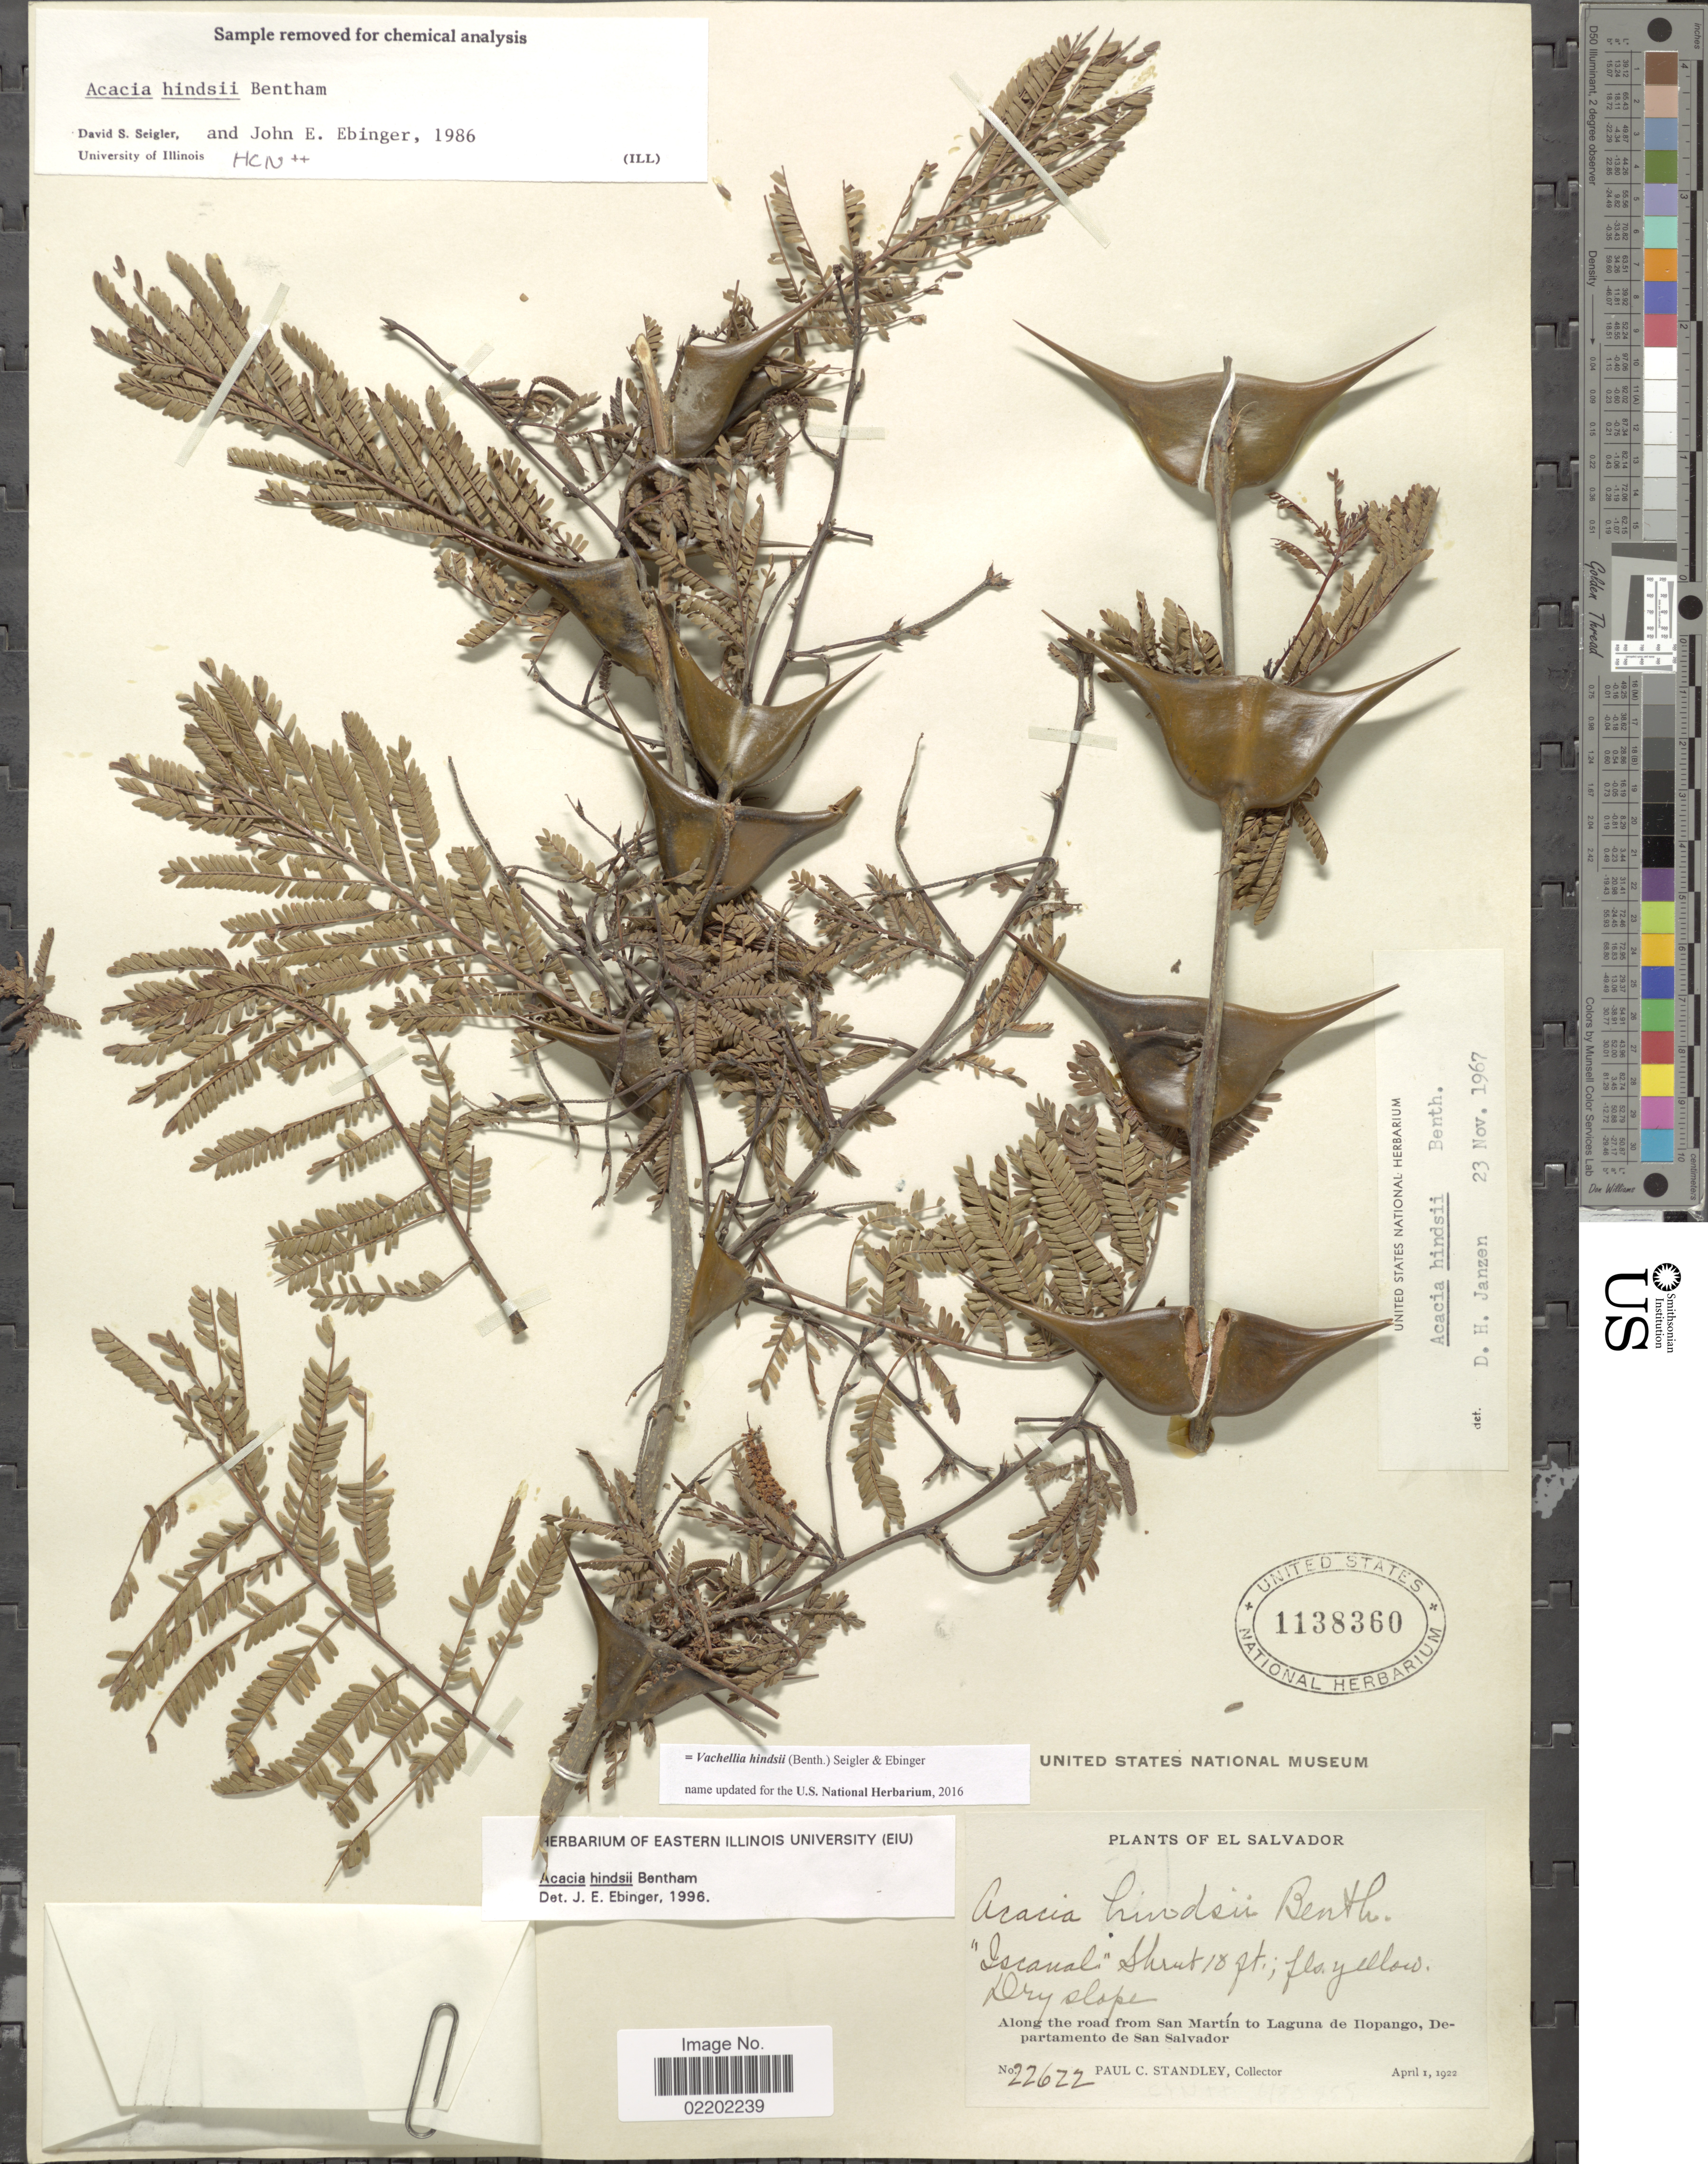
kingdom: Plantae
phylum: Tracheophyta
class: Magnoliopsida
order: Fabales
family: Fabaceae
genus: Vachellia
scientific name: Vachellia hindsii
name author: (Benth.) Seigler & Ebinger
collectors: P. C. Standley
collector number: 22622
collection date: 1922-04-01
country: El Salvador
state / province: San Salvador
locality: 'Iscanal', Dry slope, Along the road from San Martín to Laguna de Ilopango, Departamento de San Salvador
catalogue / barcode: US 1138360